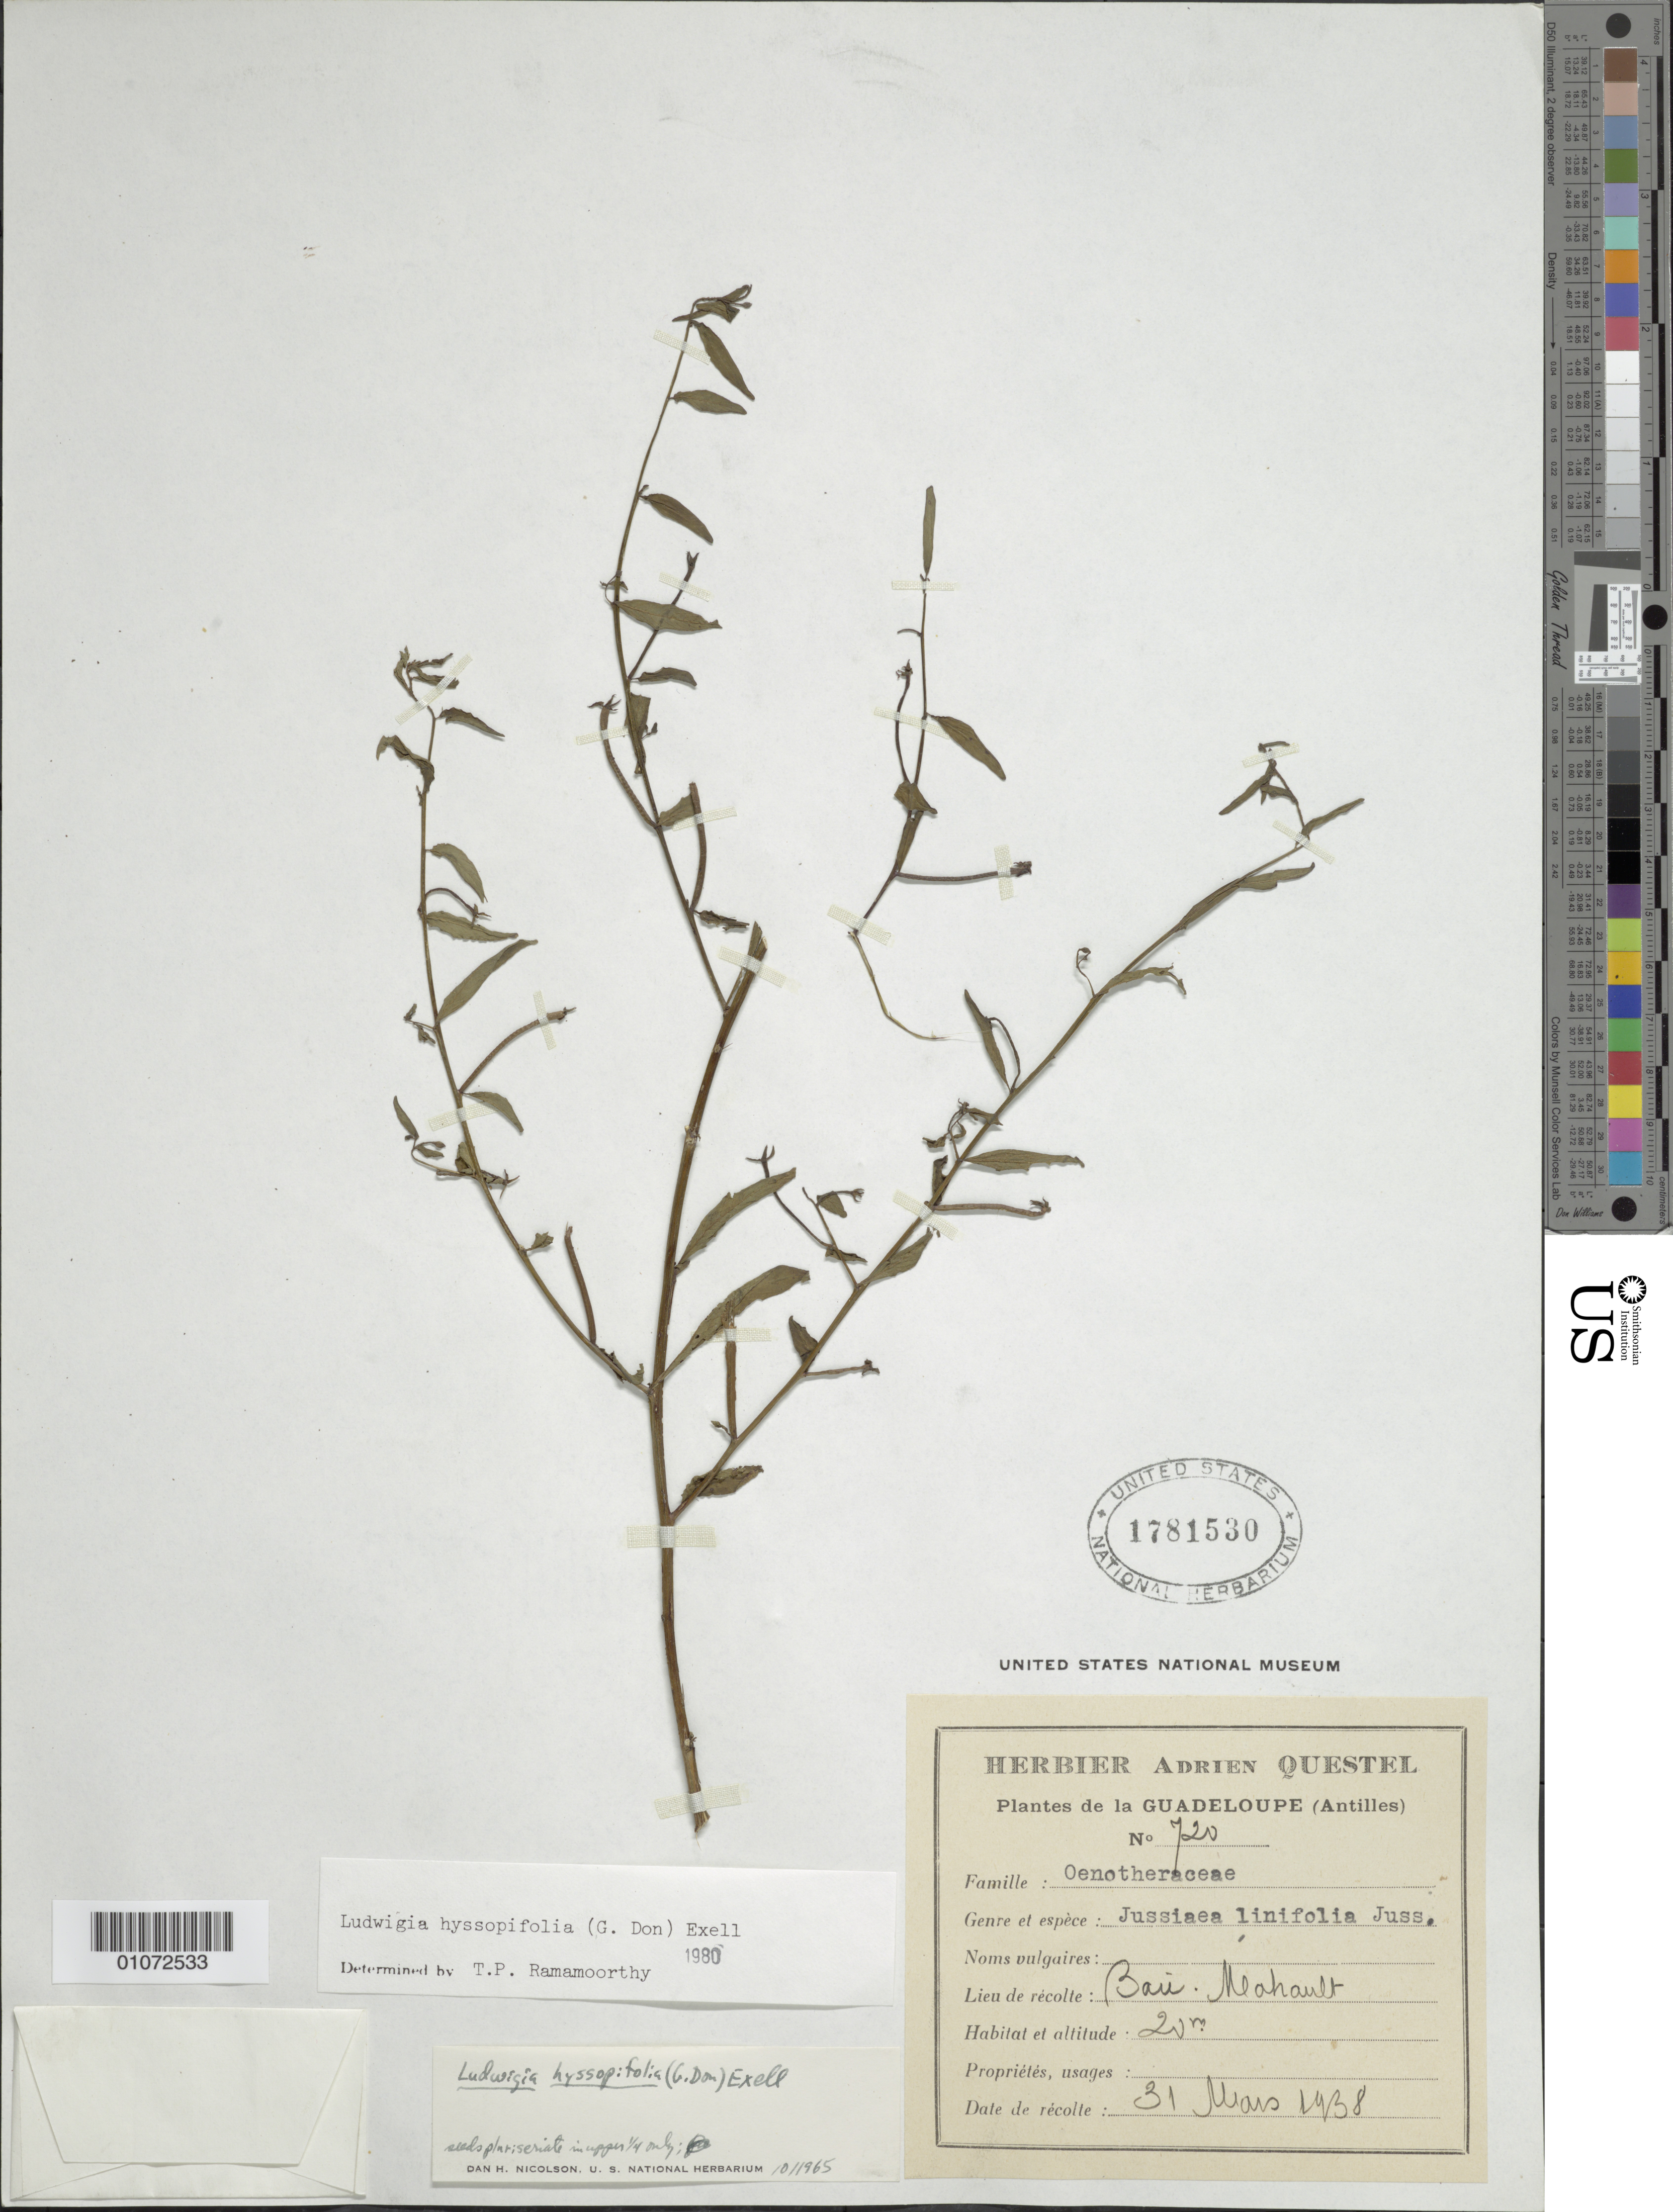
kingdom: Plantae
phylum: Tracheophyta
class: Magnoliopsida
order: Myrtales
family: Onagraceae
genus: Ludwigia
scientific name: Ludwigia hyssopifolia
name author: (G. Don) Exell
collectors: A. Questel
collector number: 720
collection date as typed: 31 Mar 1938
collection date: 1938-03-31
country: Guadeloupe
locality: Bain Mahault.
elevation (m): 20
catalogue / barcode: US 1781530